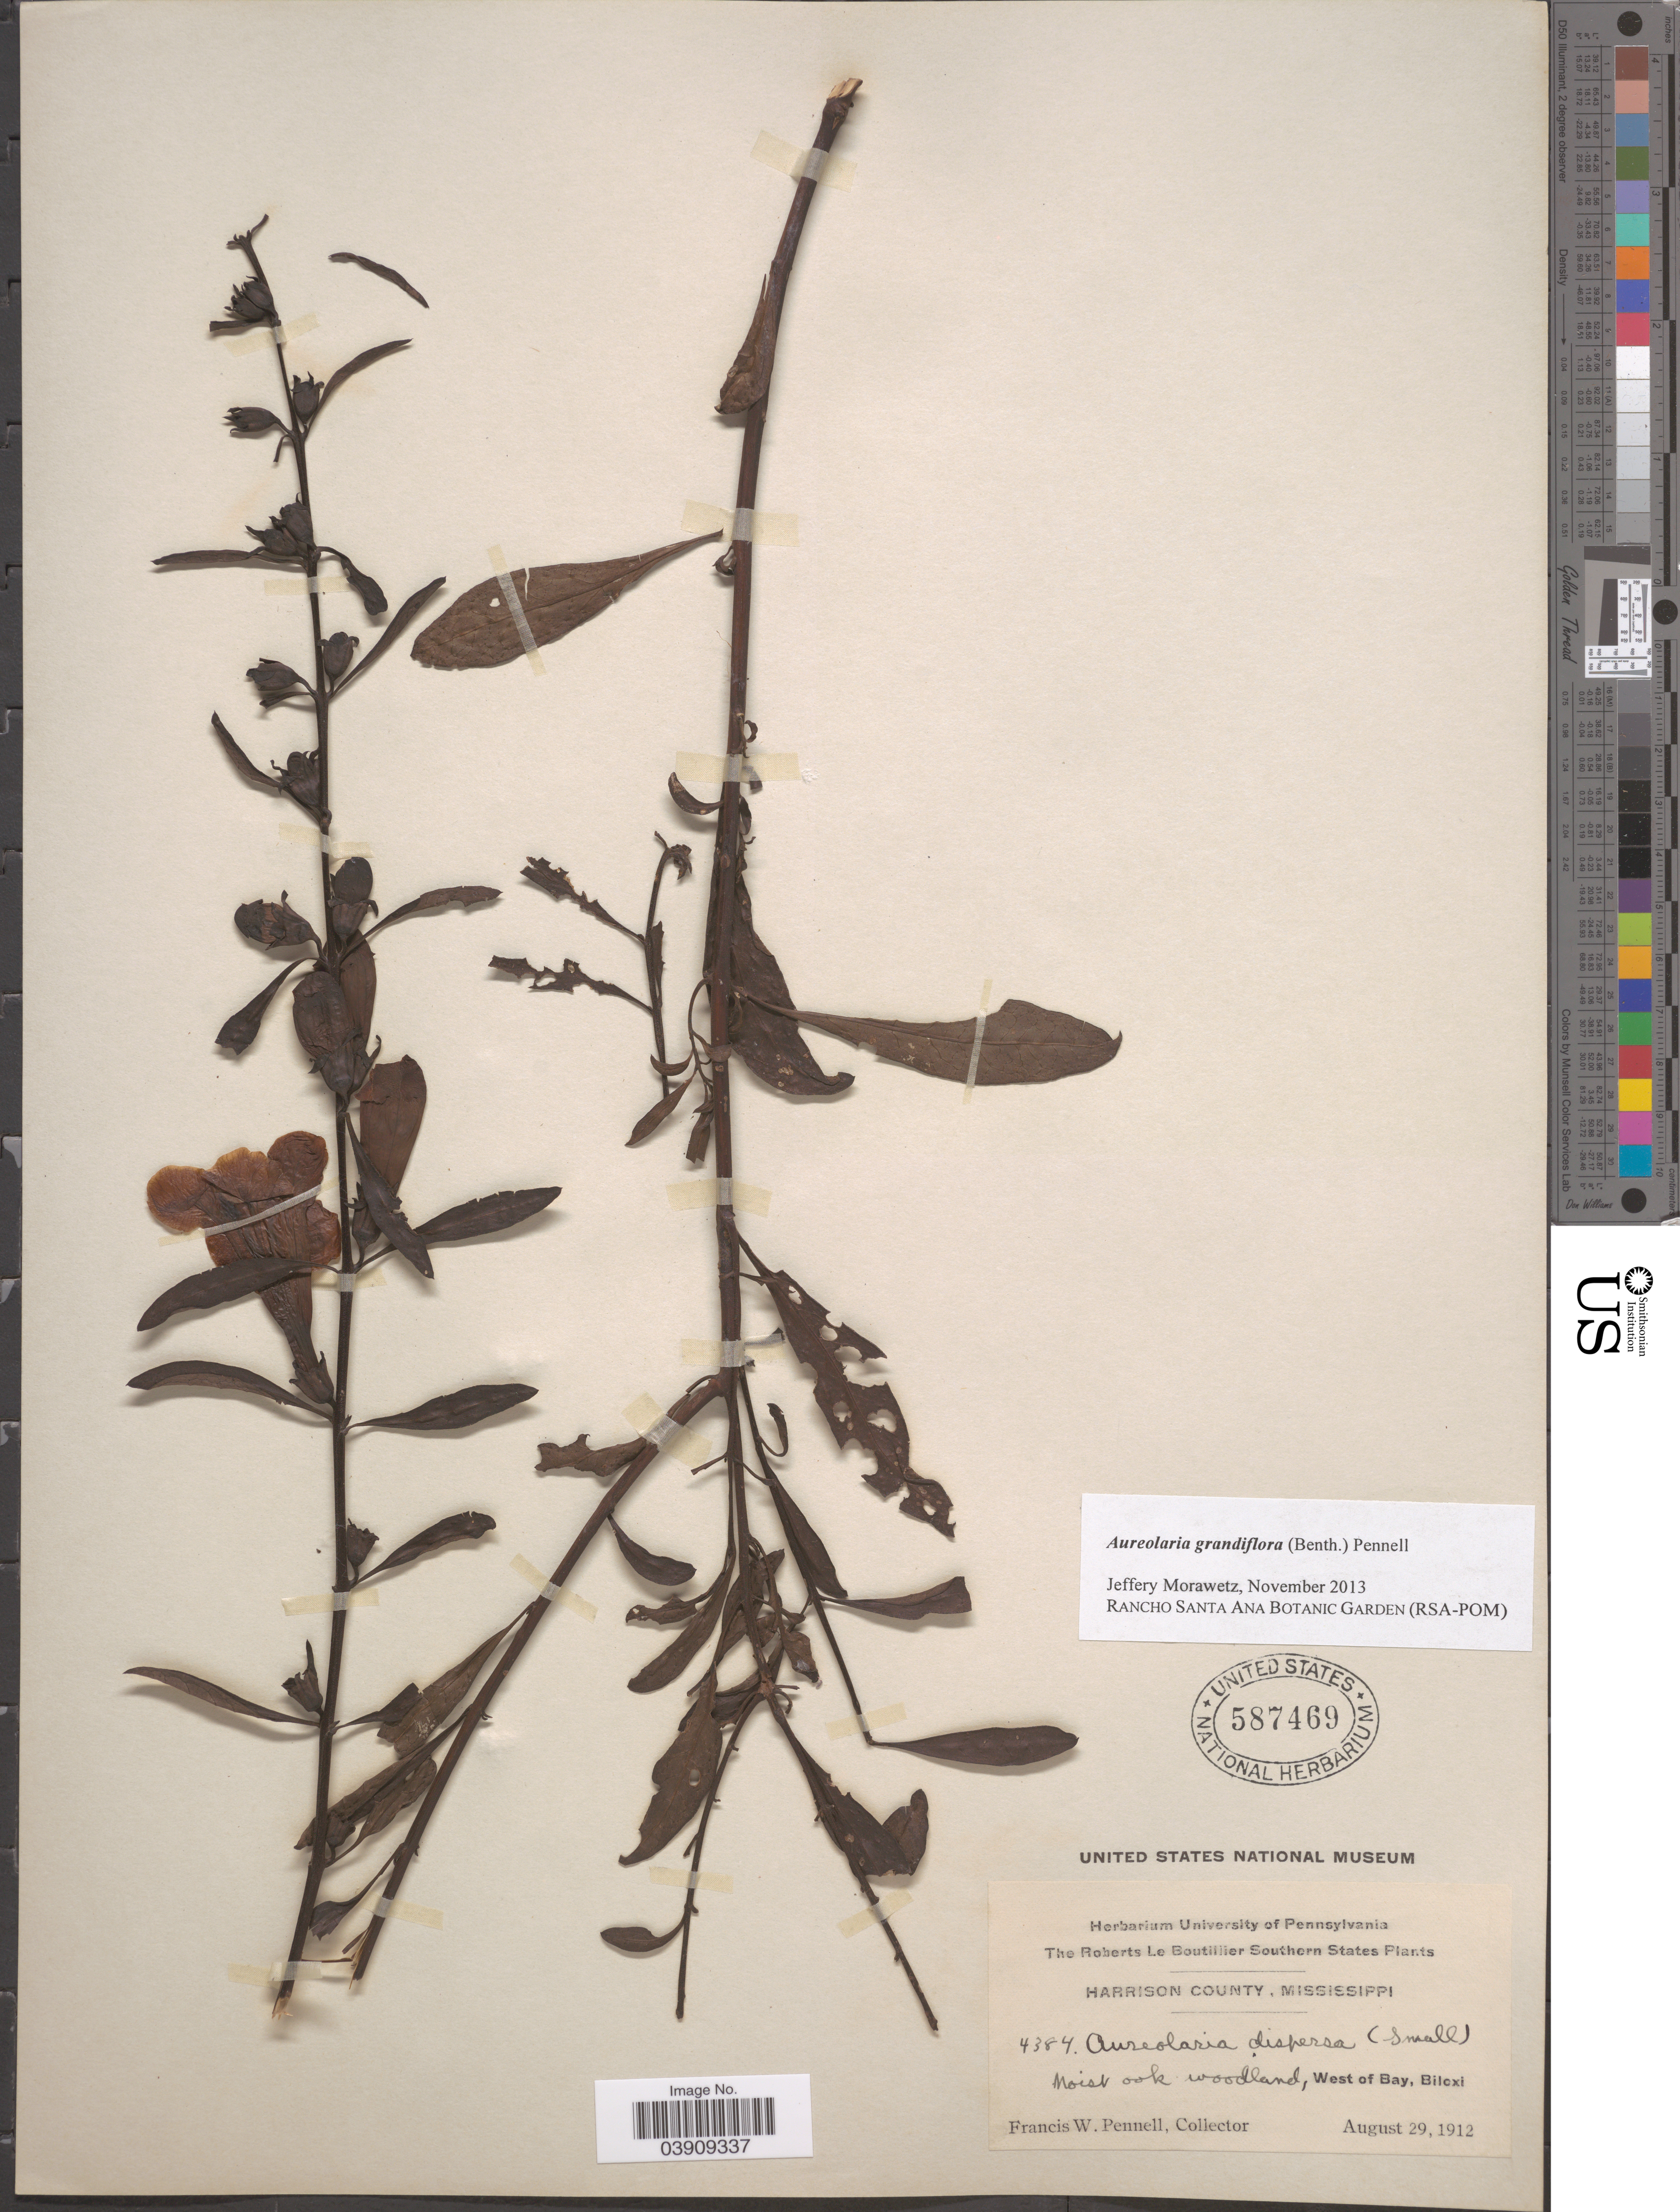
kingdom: Plantae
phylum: Tracheophyta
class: Magnoliopsida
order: Lamiales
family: Orobanchaceae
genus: Aureolaria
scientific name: Aureolaria grandiflora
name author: (Benth.) Pennell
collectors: F. W. Pennell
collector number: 4384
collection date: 1912-08-29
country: United States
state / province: Mississippi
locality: Southern States. Harrison County. West of Bay, Biloxi.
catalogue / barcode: US 587469